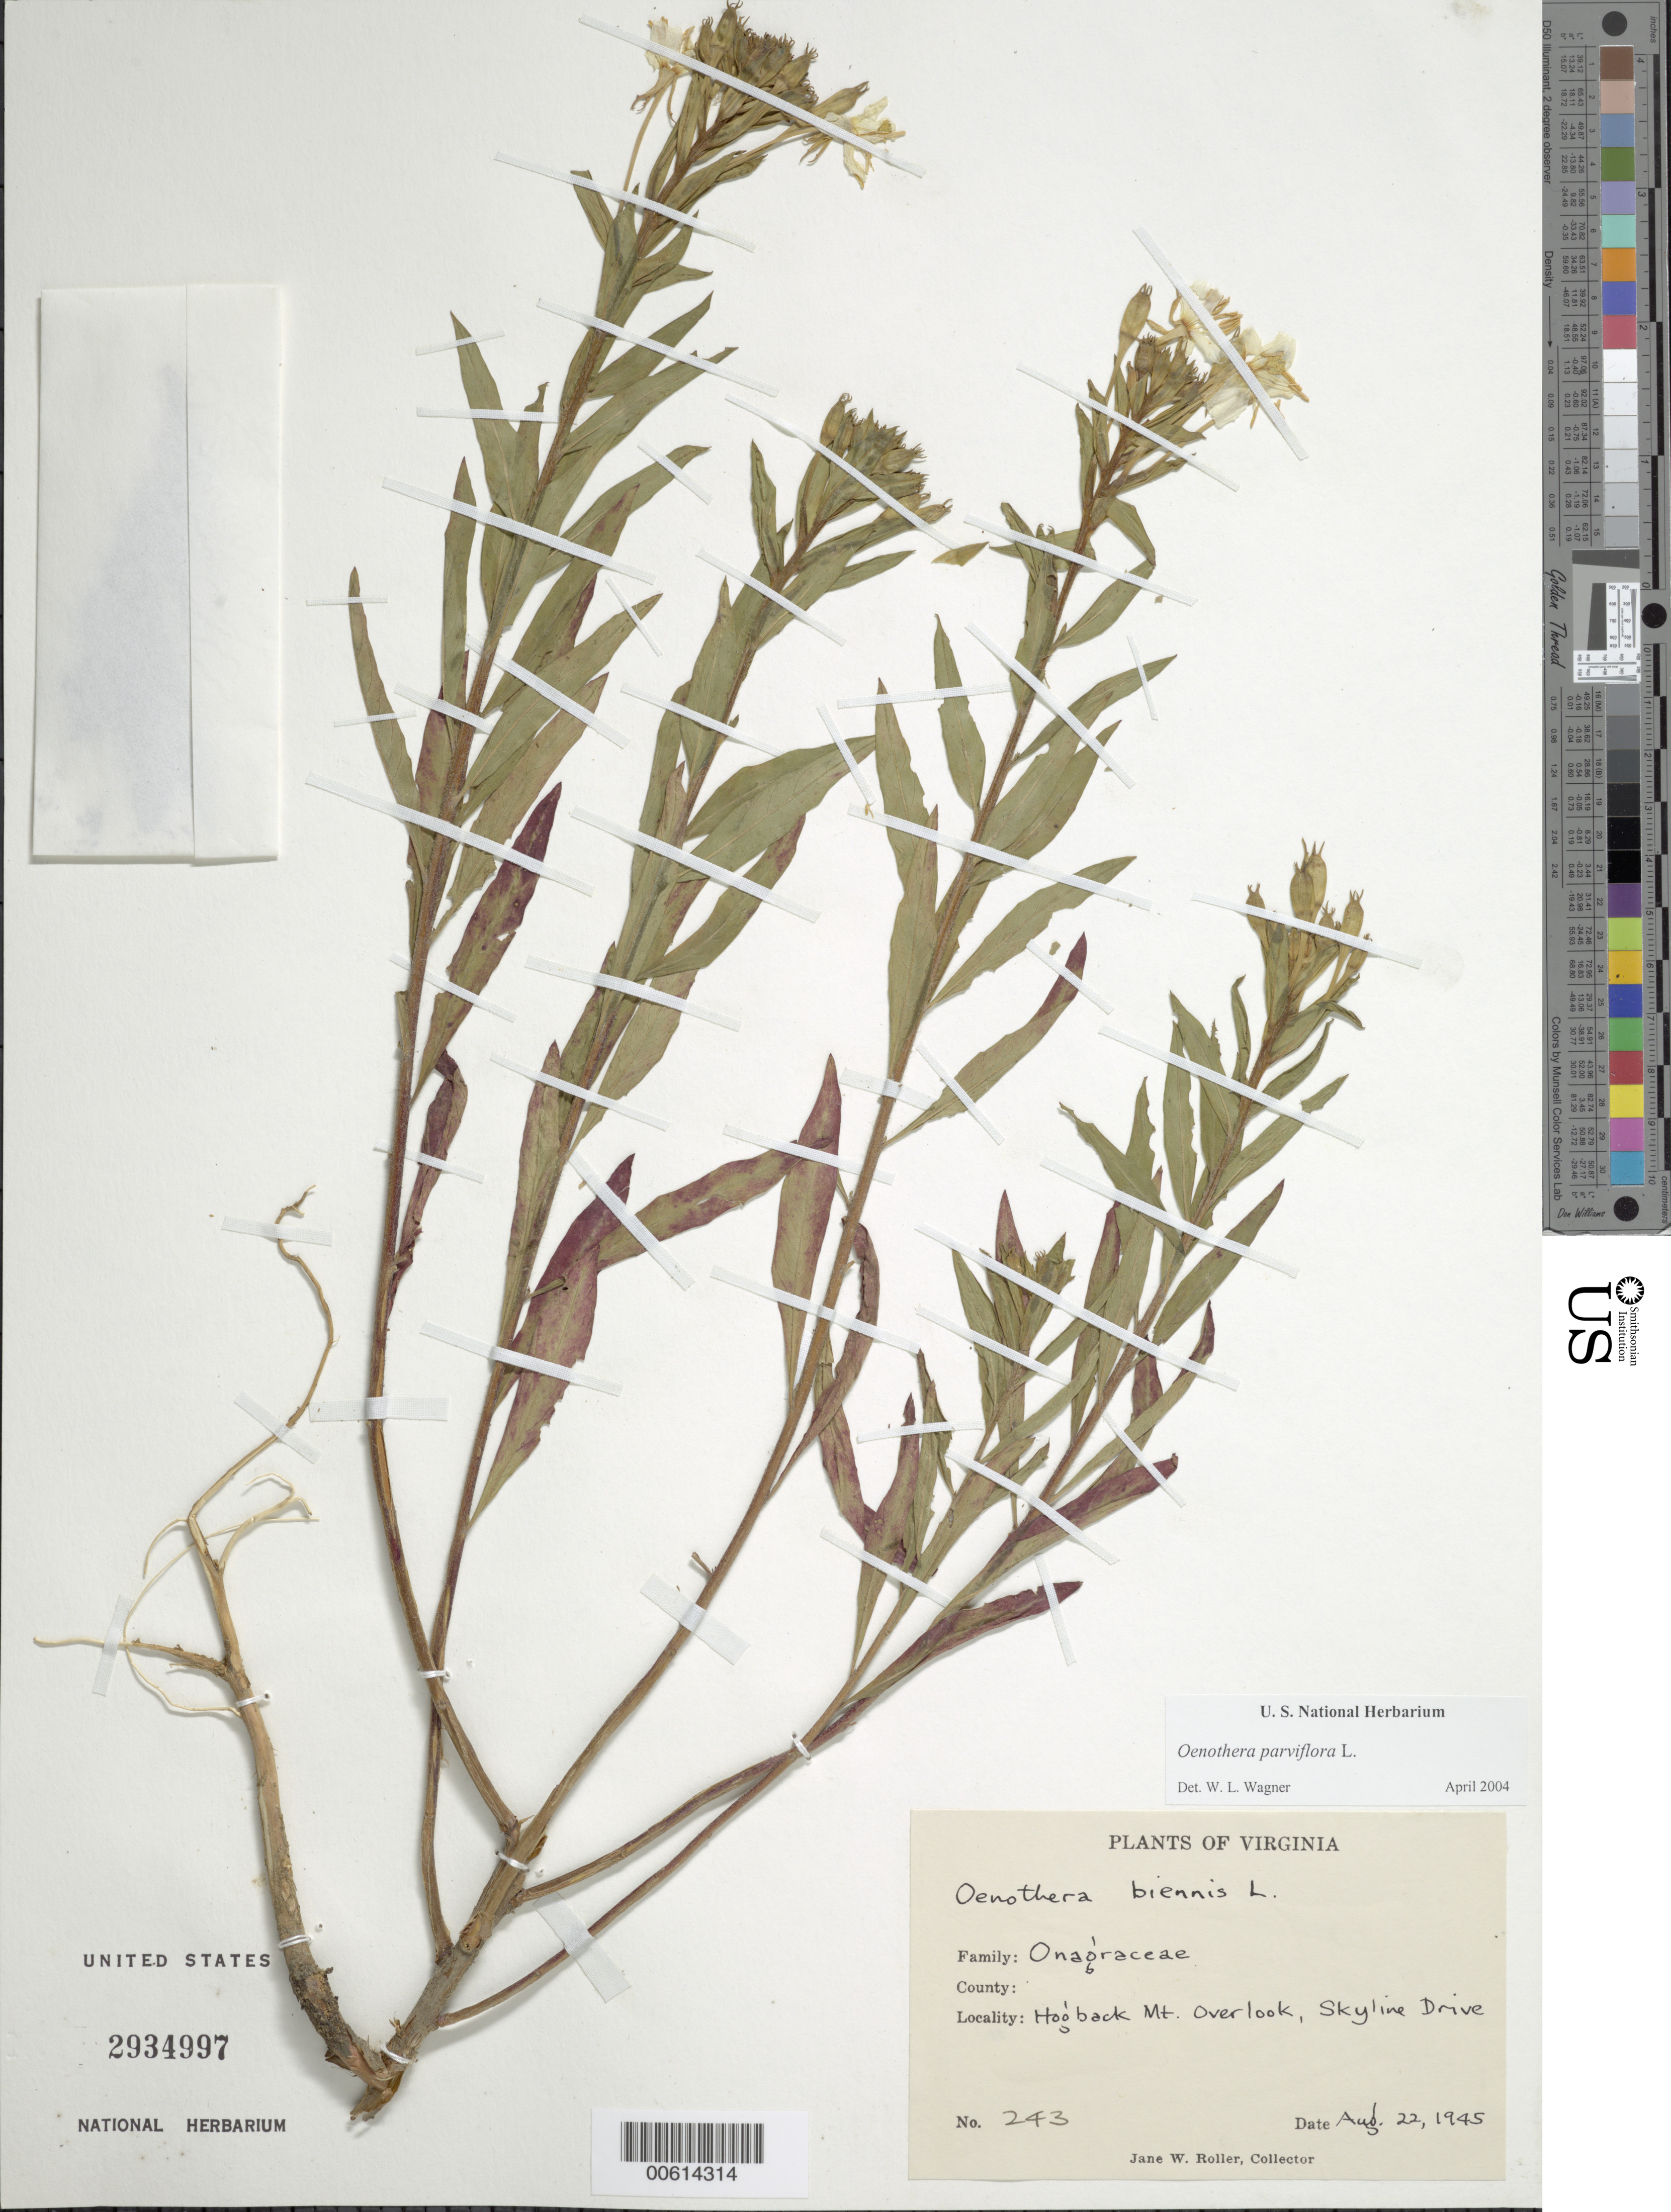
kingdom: Plantae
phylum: Tracheophyta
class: Magnoliopsida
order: Myrtales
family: Onagraceae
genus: Oenothera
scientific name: Oenothera parviflora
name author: L.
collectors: J. W. Roller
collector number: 243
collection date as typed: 22 Aug 1945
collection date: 1945-08-22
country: United States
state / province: Virginia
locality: Hogback Mt., Overlook, Skyline Drive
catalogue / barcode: US 2934997